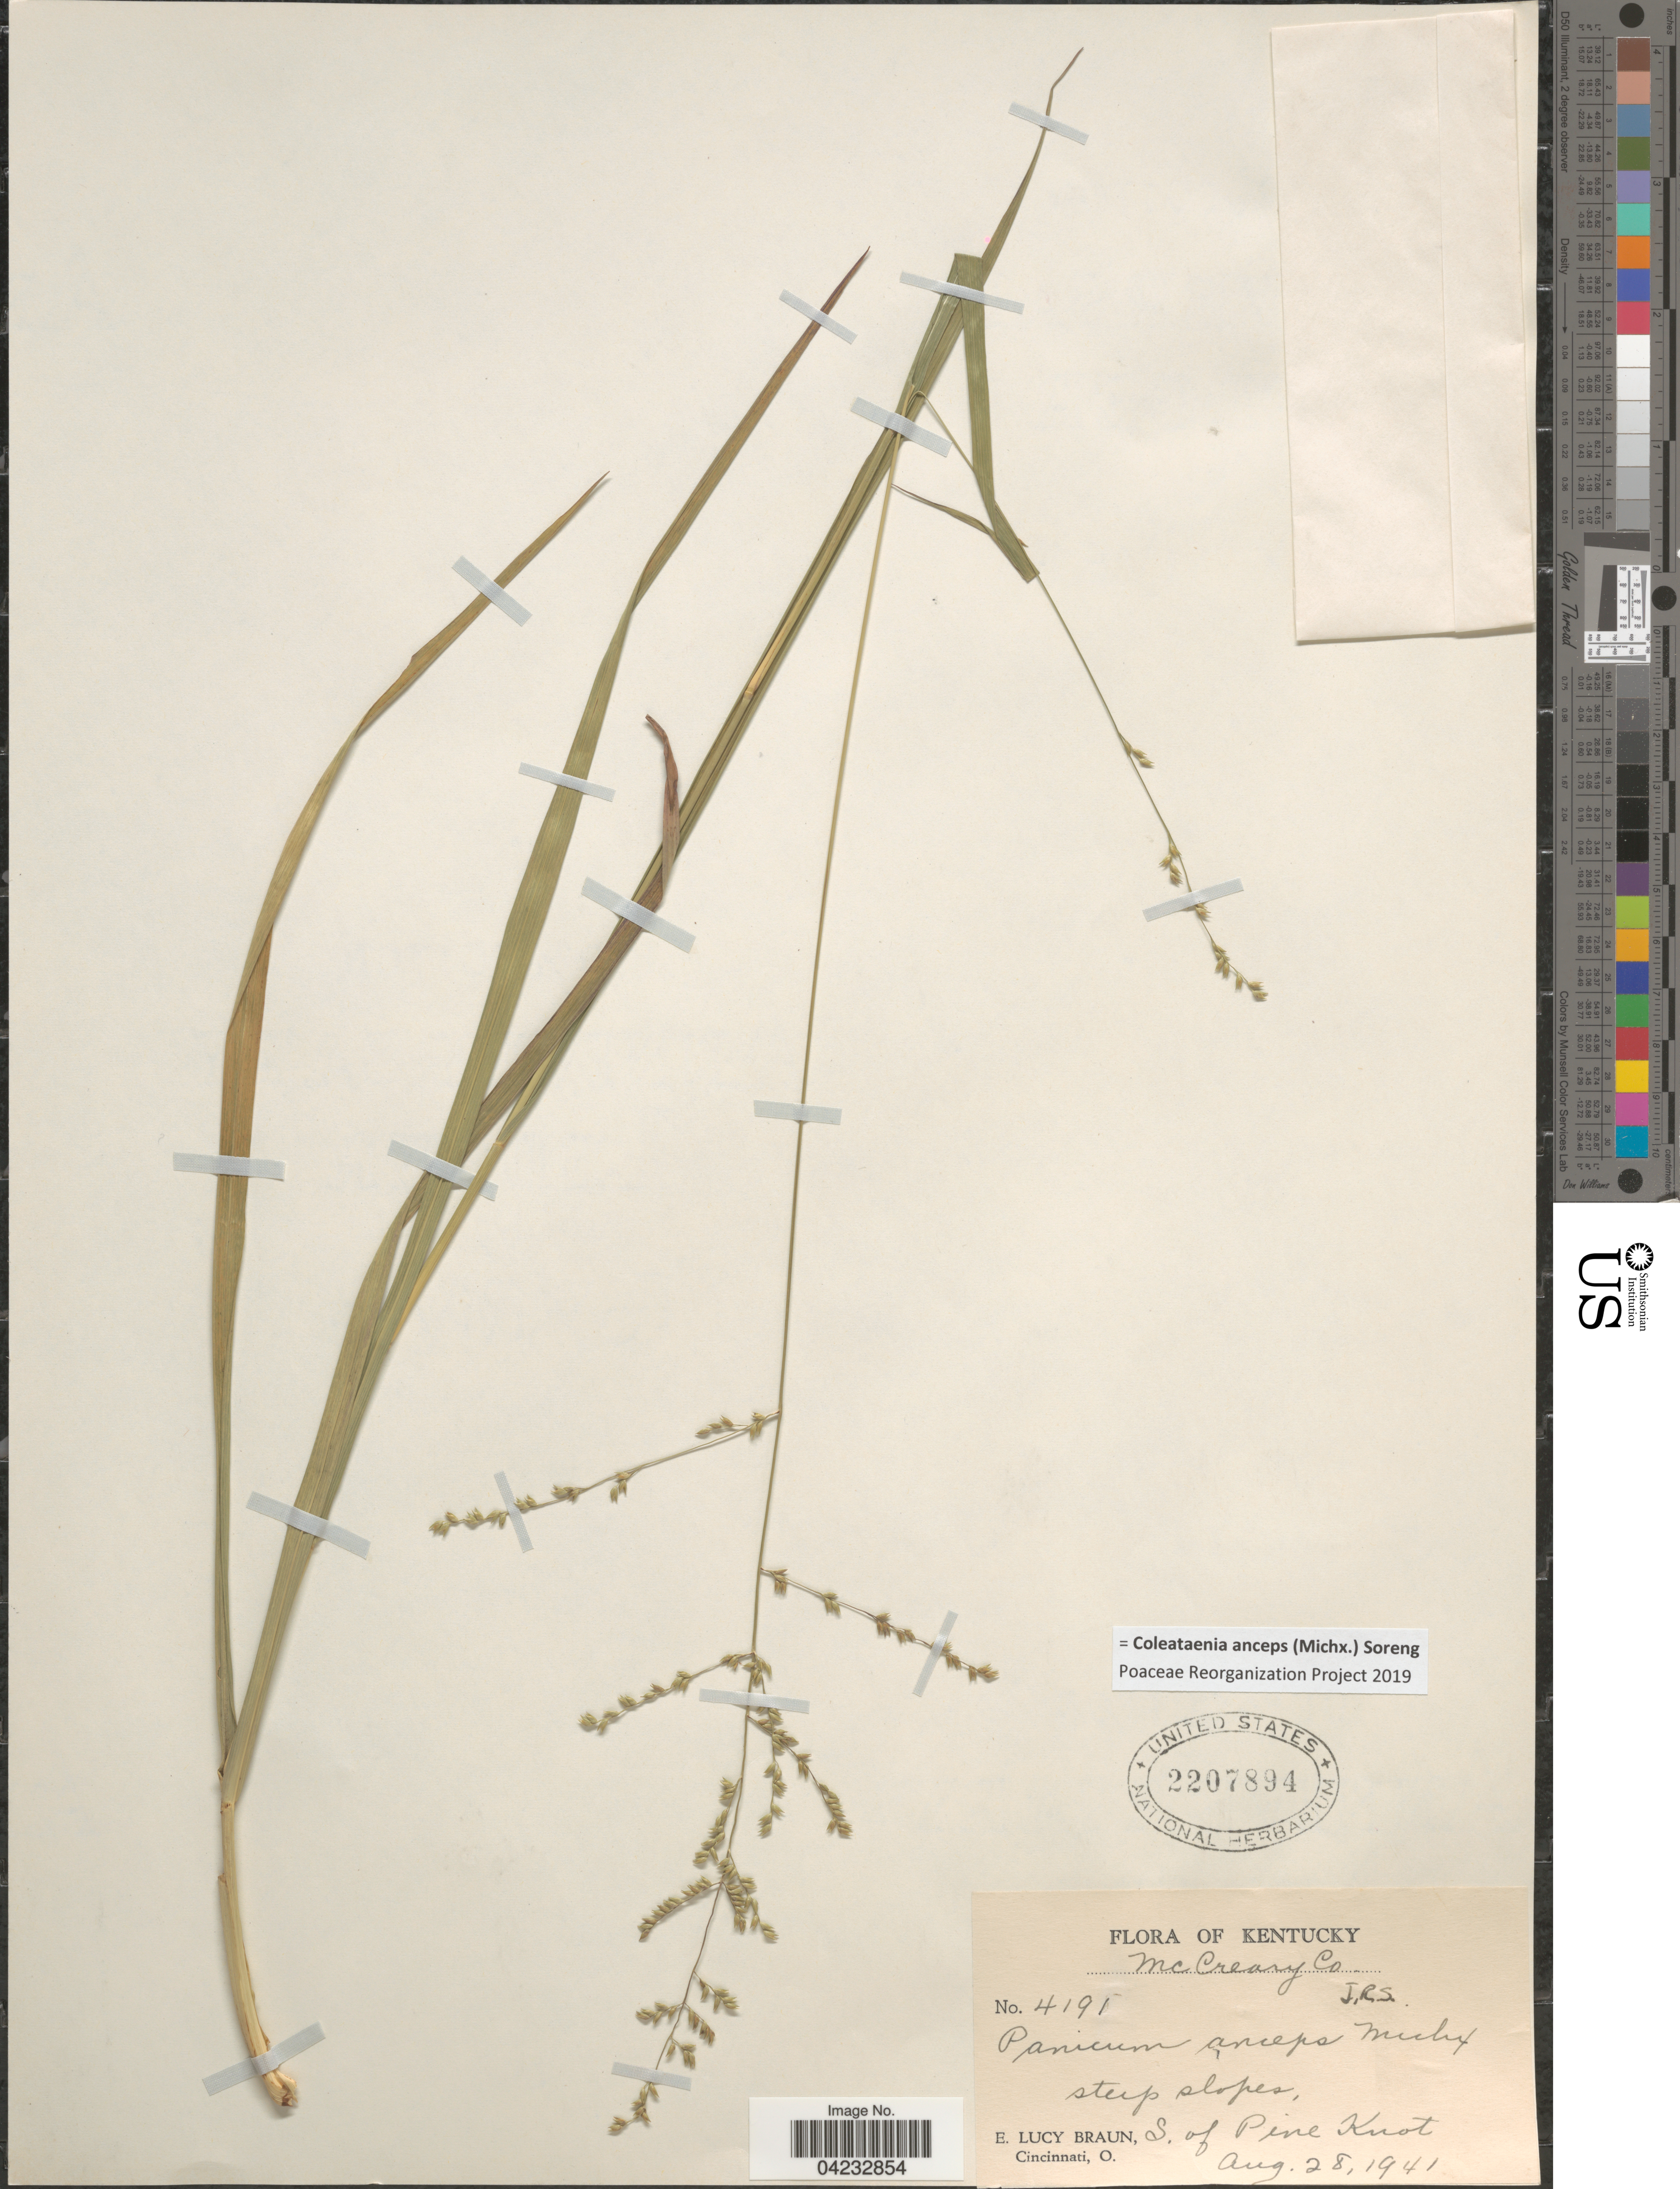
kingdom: Plantae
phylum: Tracheophyta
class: Liliopsida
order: Poales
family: Poaceae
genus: Coleataenia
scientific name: Coleataenia anceps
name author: (Michx.) Soreng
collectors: E. L. Braun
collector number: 4191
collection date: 1941-08-28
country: United States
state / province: Kentucky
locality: McCreary Co. Steep slopes, S. of Pine Knot.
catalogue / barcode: US 2207894